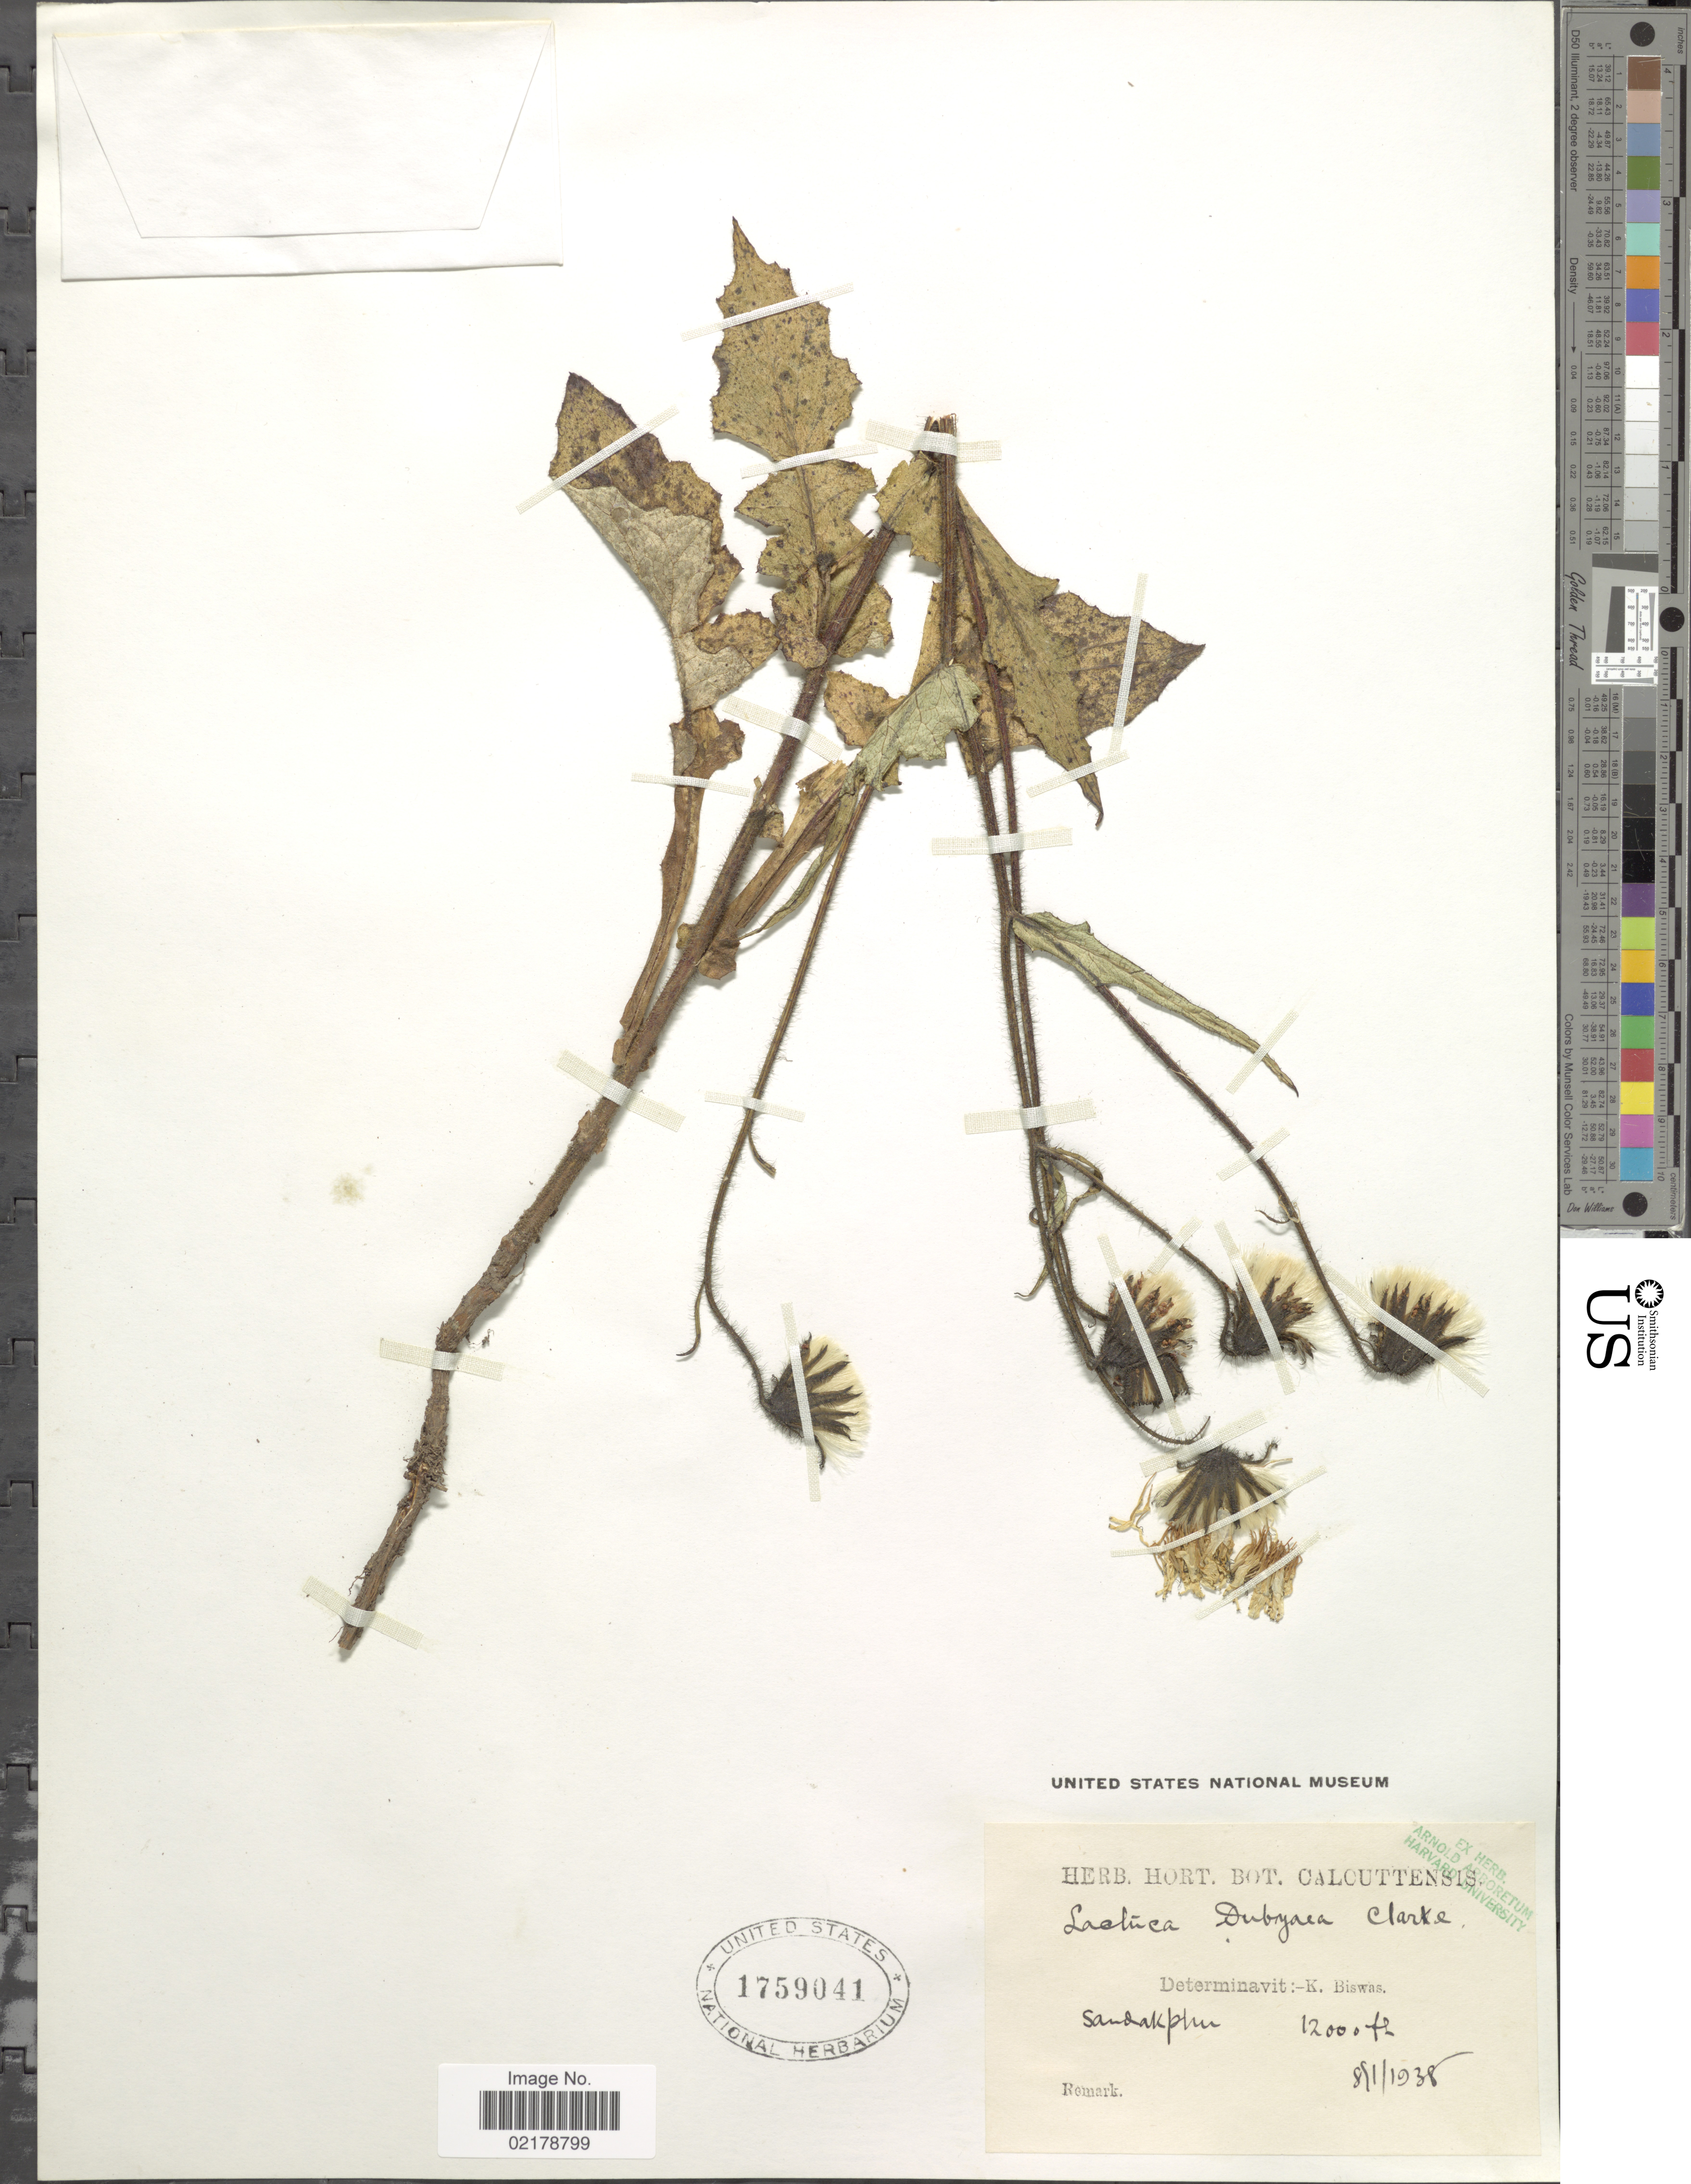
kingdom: Plantae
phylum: Tracheophyta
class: Magnoliopsida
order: Asterales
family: Asteraceae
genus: Dubyaea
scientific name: Dubyaea hispida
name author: (D. Don) DC.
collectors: ex Herb. Hort. Bot. Calcuttensis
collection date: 1938-01-08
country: Nepal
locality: Sandakphu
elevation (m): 3658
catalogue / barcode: US 1759041